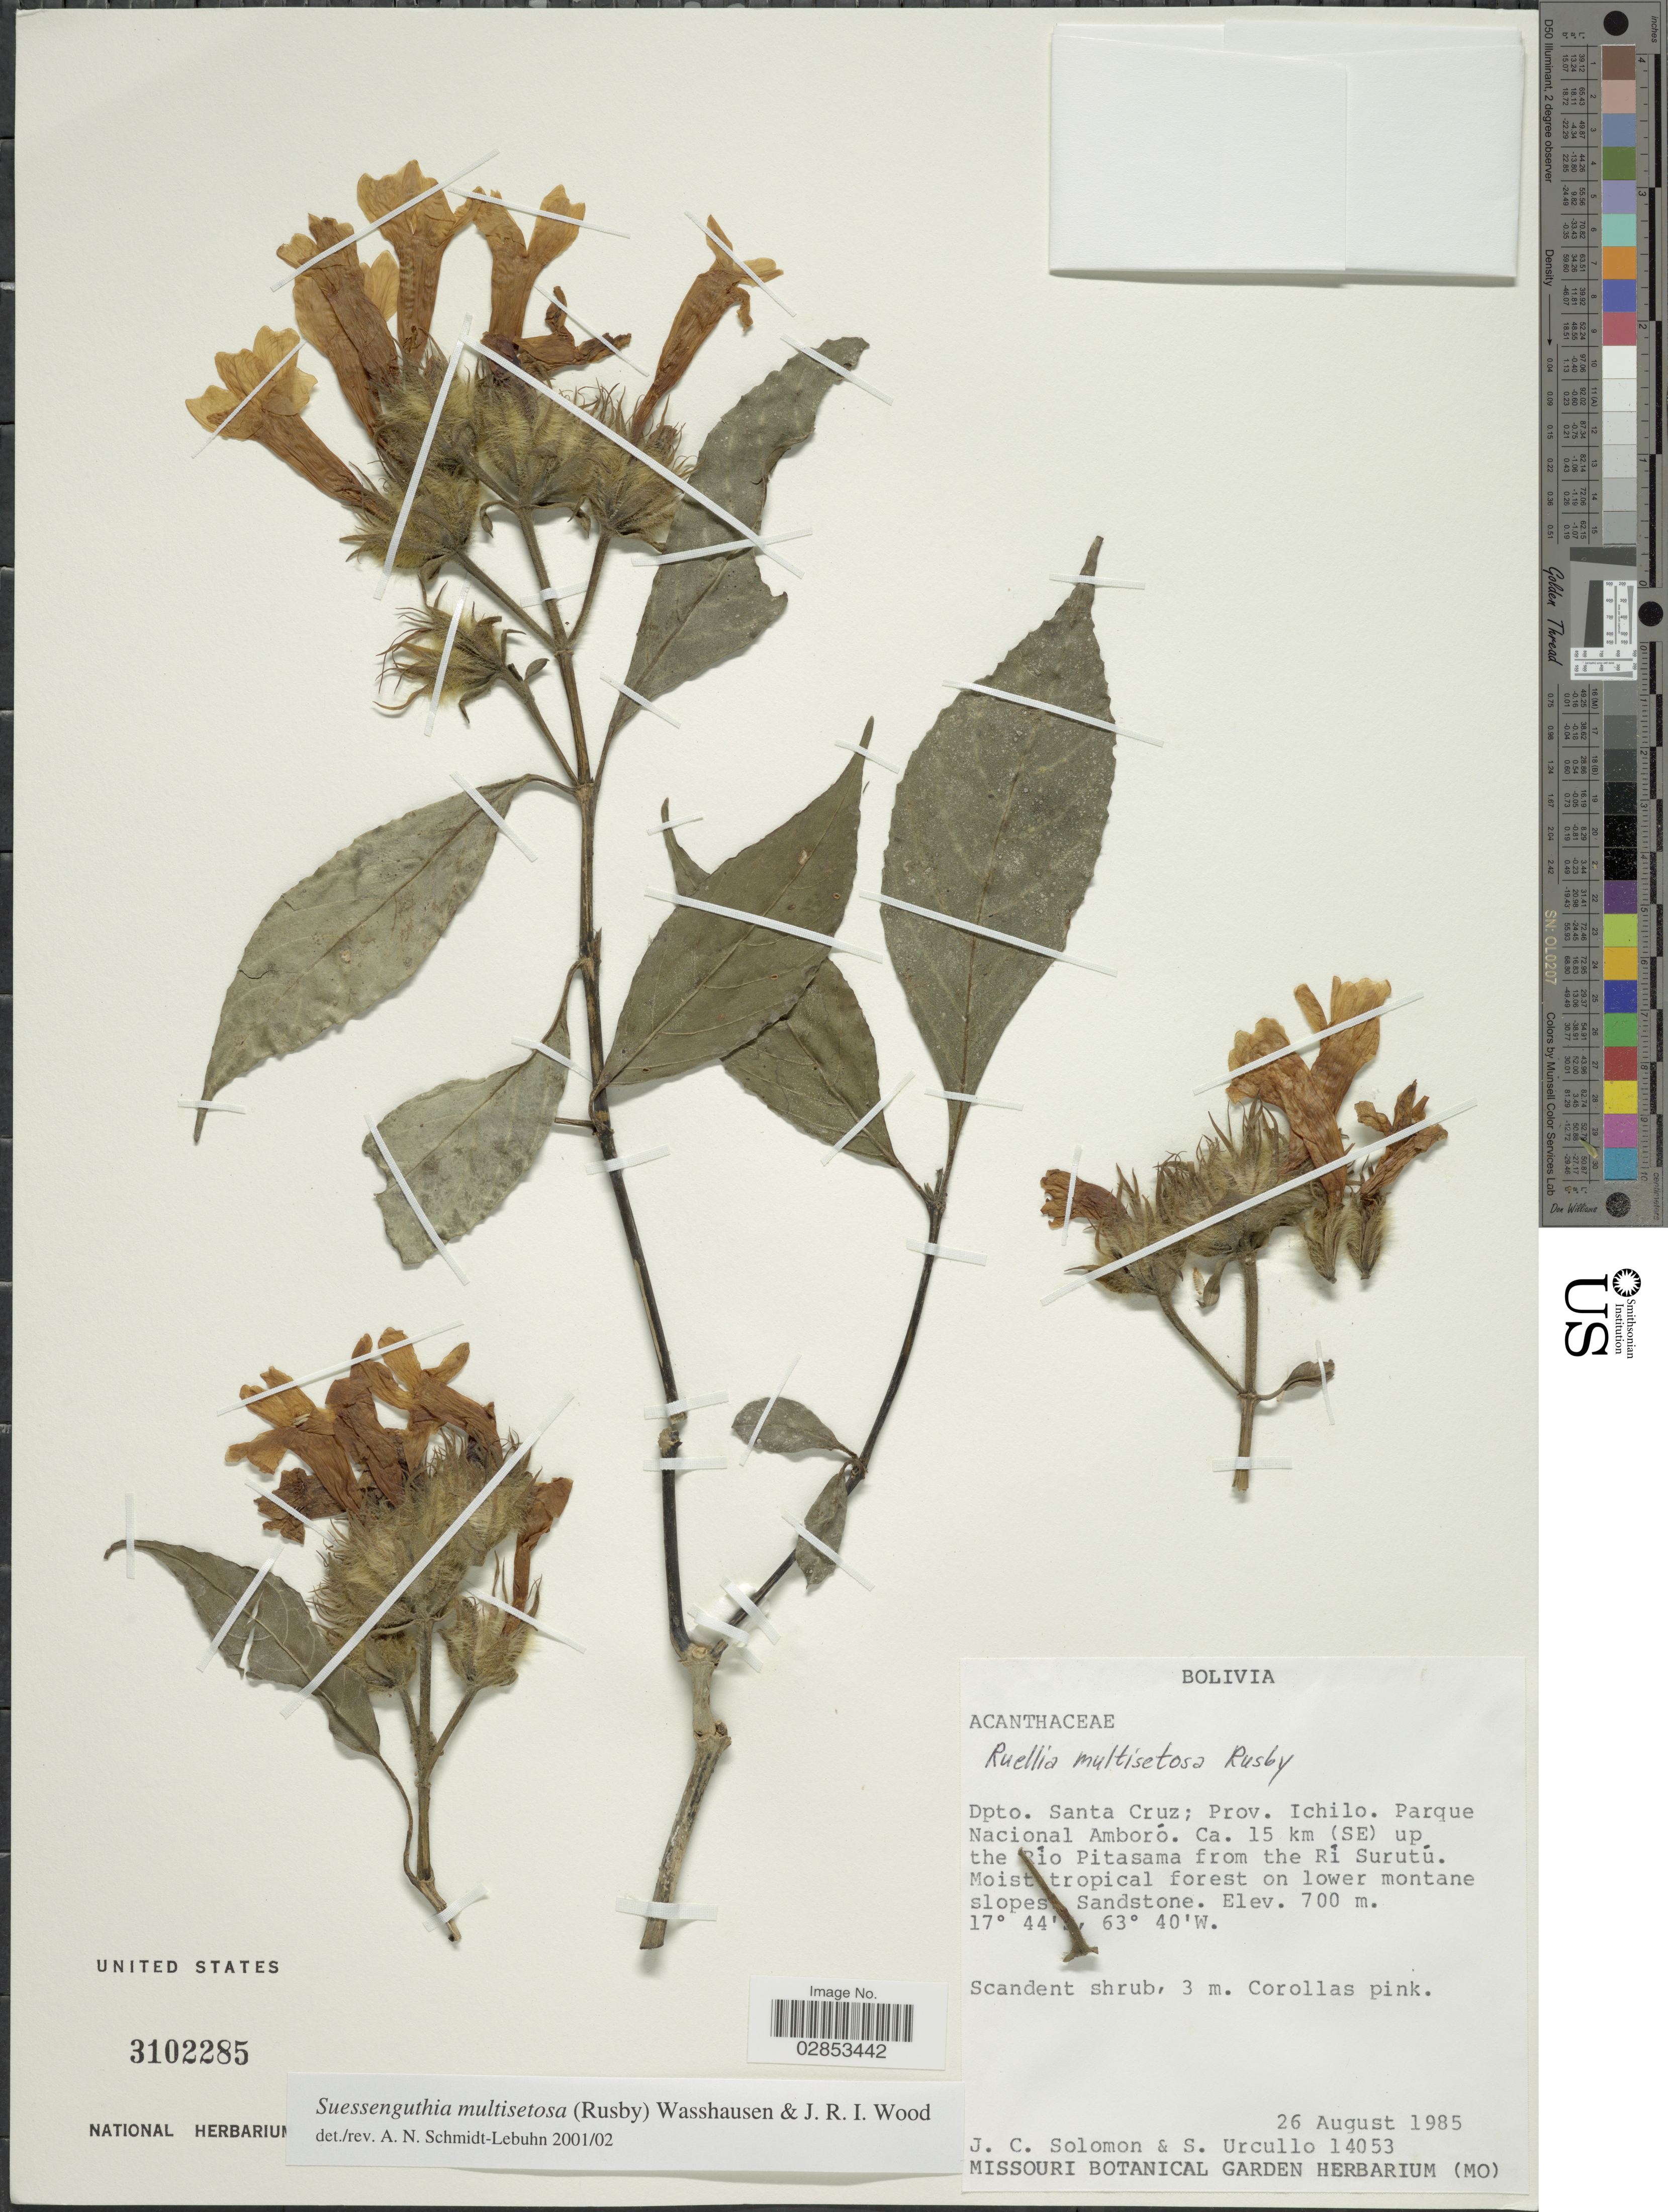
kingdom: Plantae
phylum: Tracheophyta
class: Magnoliopsida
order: Lamiales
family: Acanthaceae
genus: Suessenguthia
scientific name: Suessenguthia multisetosa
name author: (Rusby) Wassh. & J.R.I. Wood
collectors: J. C. Solomon & S. Urcullo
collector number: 14053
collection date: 1985-08-26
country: Bolivia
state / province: Santa Cruz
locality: Dpto. Santa Cruz; Prov. Ichilo. Parque Nacional Amboró. Ca. 15 km (SE) up the Río Pitasama from the Rí Surutú.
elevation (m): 700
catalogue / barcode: US 3102285